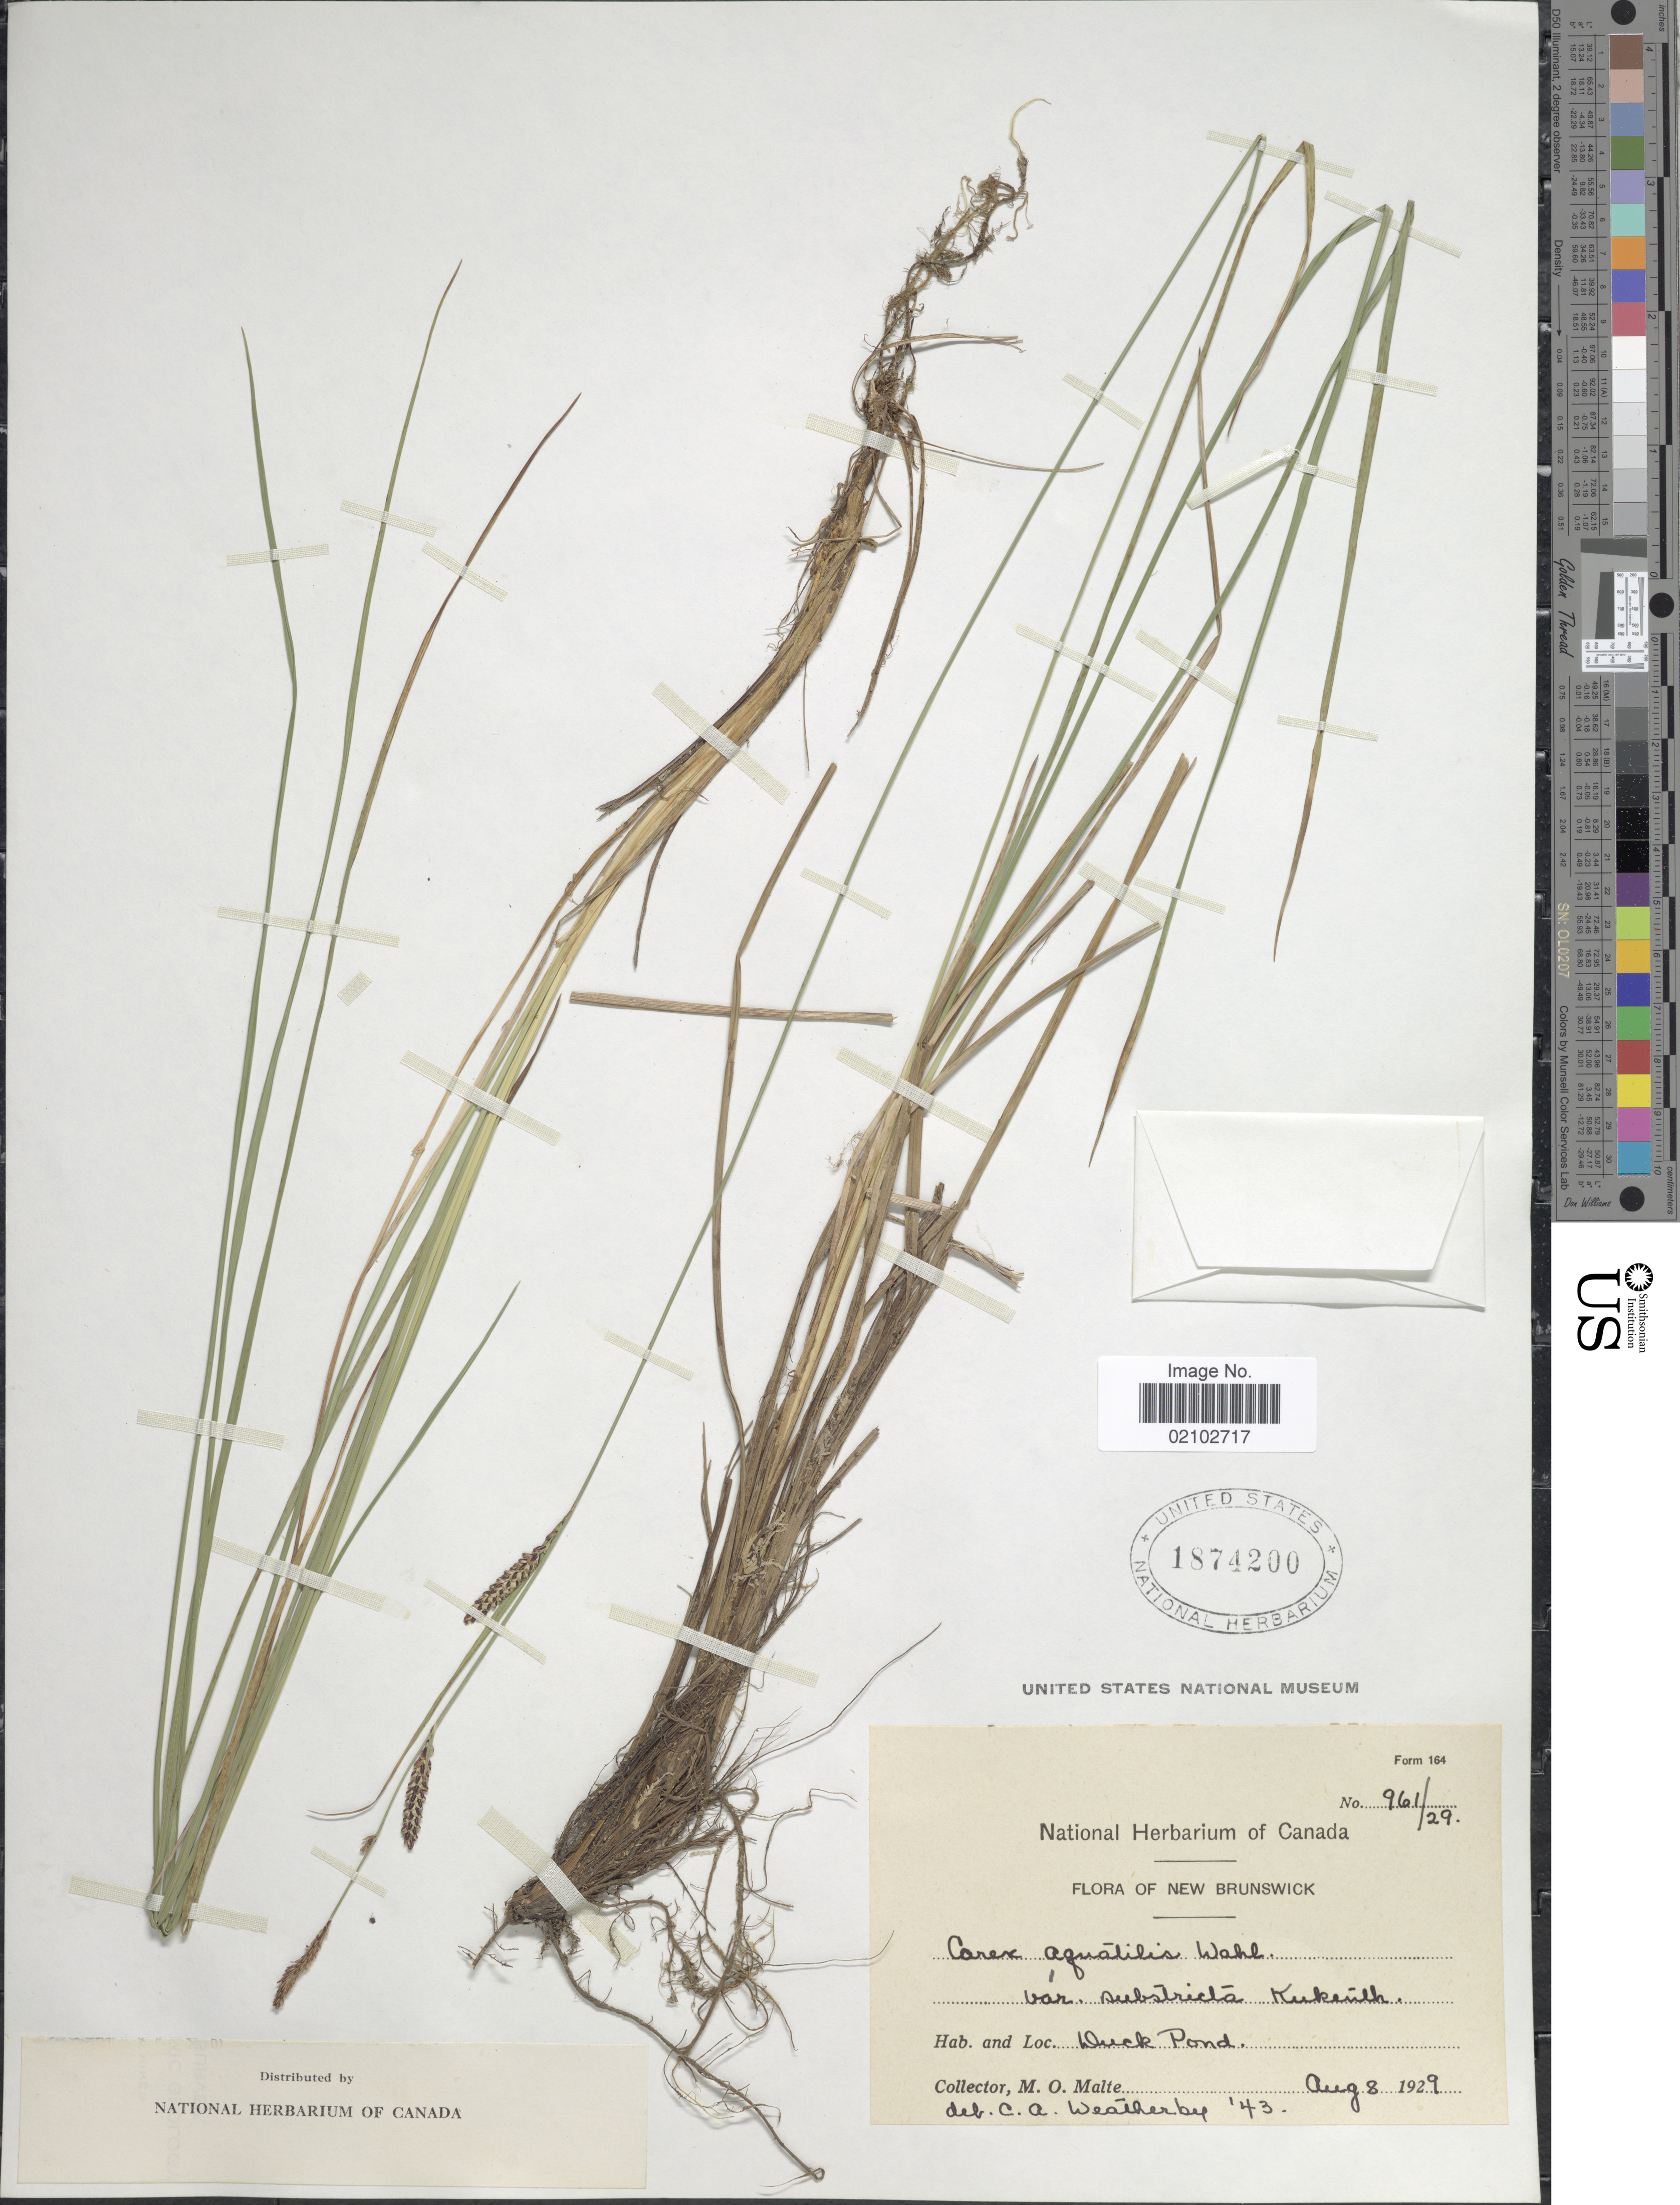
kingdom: Plantae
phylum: Tracheophyta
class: Liliopsida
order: Poales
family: Cyperaceae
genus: Carex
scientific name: Carex aquatilis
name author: Wahlenb.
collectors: M. O. Malte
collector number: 961/29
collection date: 1929-08-08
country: Canada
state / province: New Brunswick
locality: Duck Pond.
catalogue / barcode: US 1874200